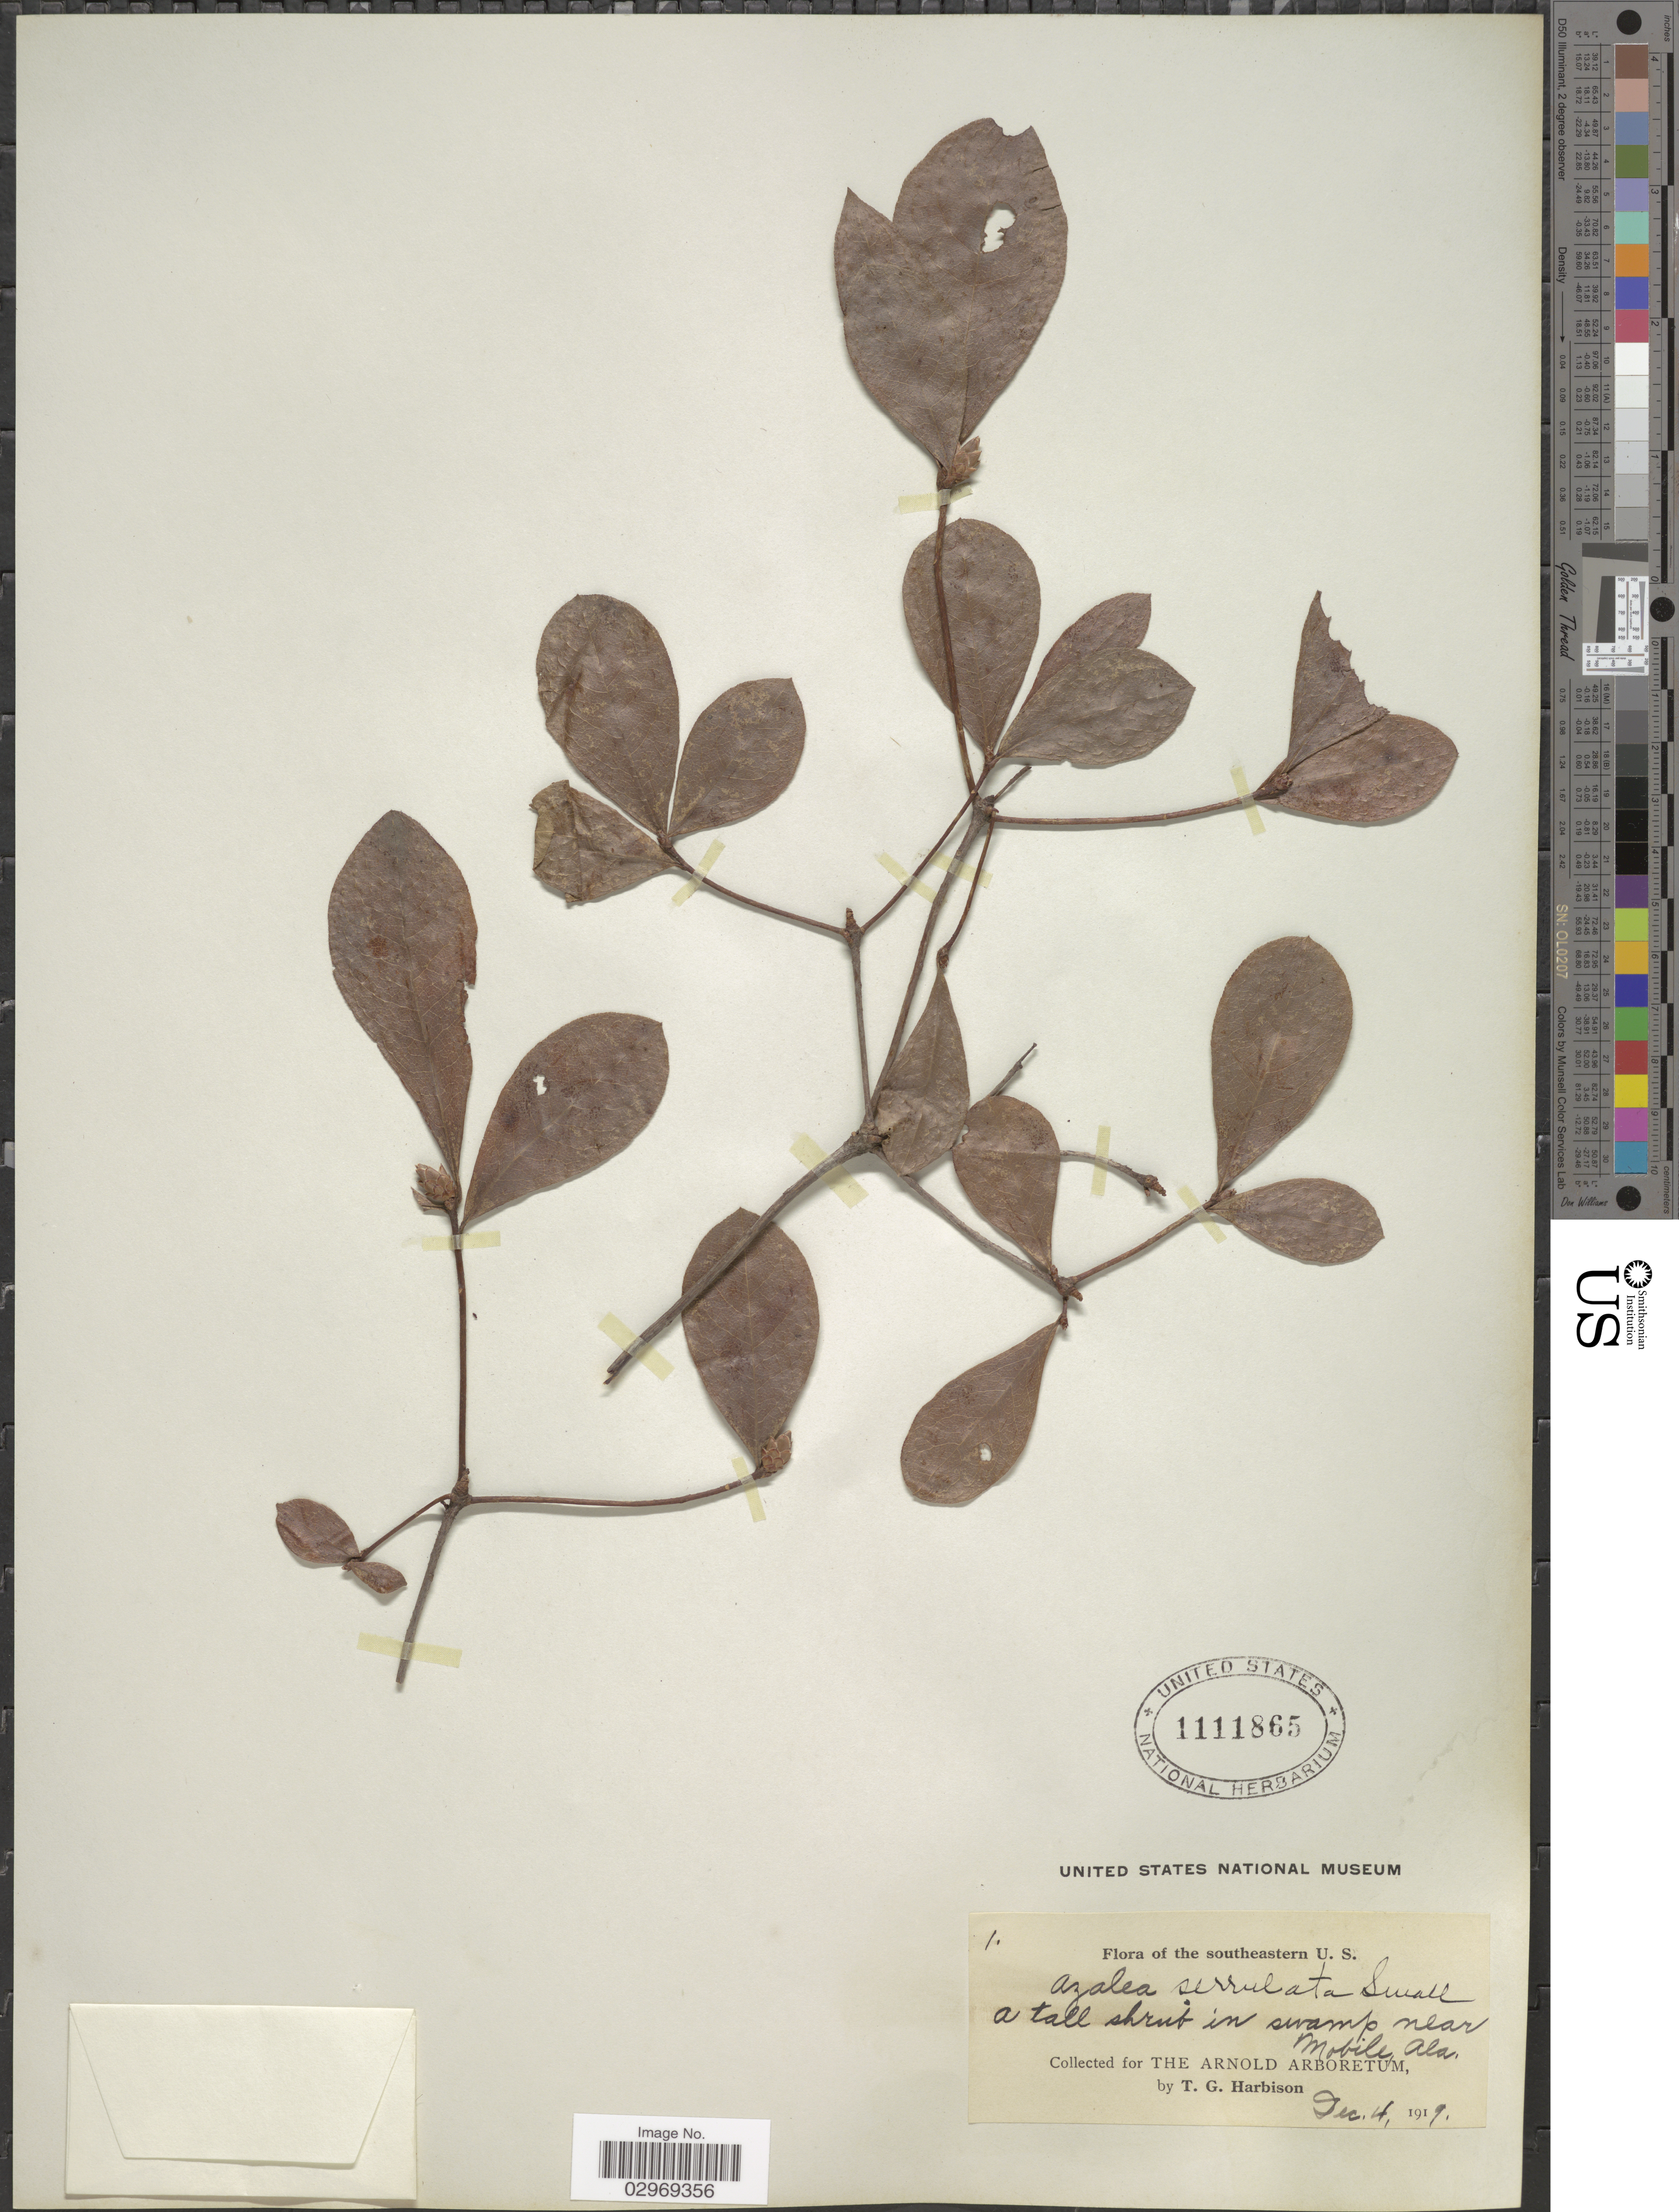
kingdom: Plantae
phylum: Tracheophyta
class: Magnoliopsida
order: Ericales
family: Ericaceae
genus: Rhododendron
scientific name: Rhododendron serrulatum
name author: (Small) Millais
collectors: T. Harbison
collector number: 1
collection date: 1919-12-04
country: United States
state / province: Alabama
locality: Southeastern U.S. Near Mobile.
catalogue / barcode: US 1111865